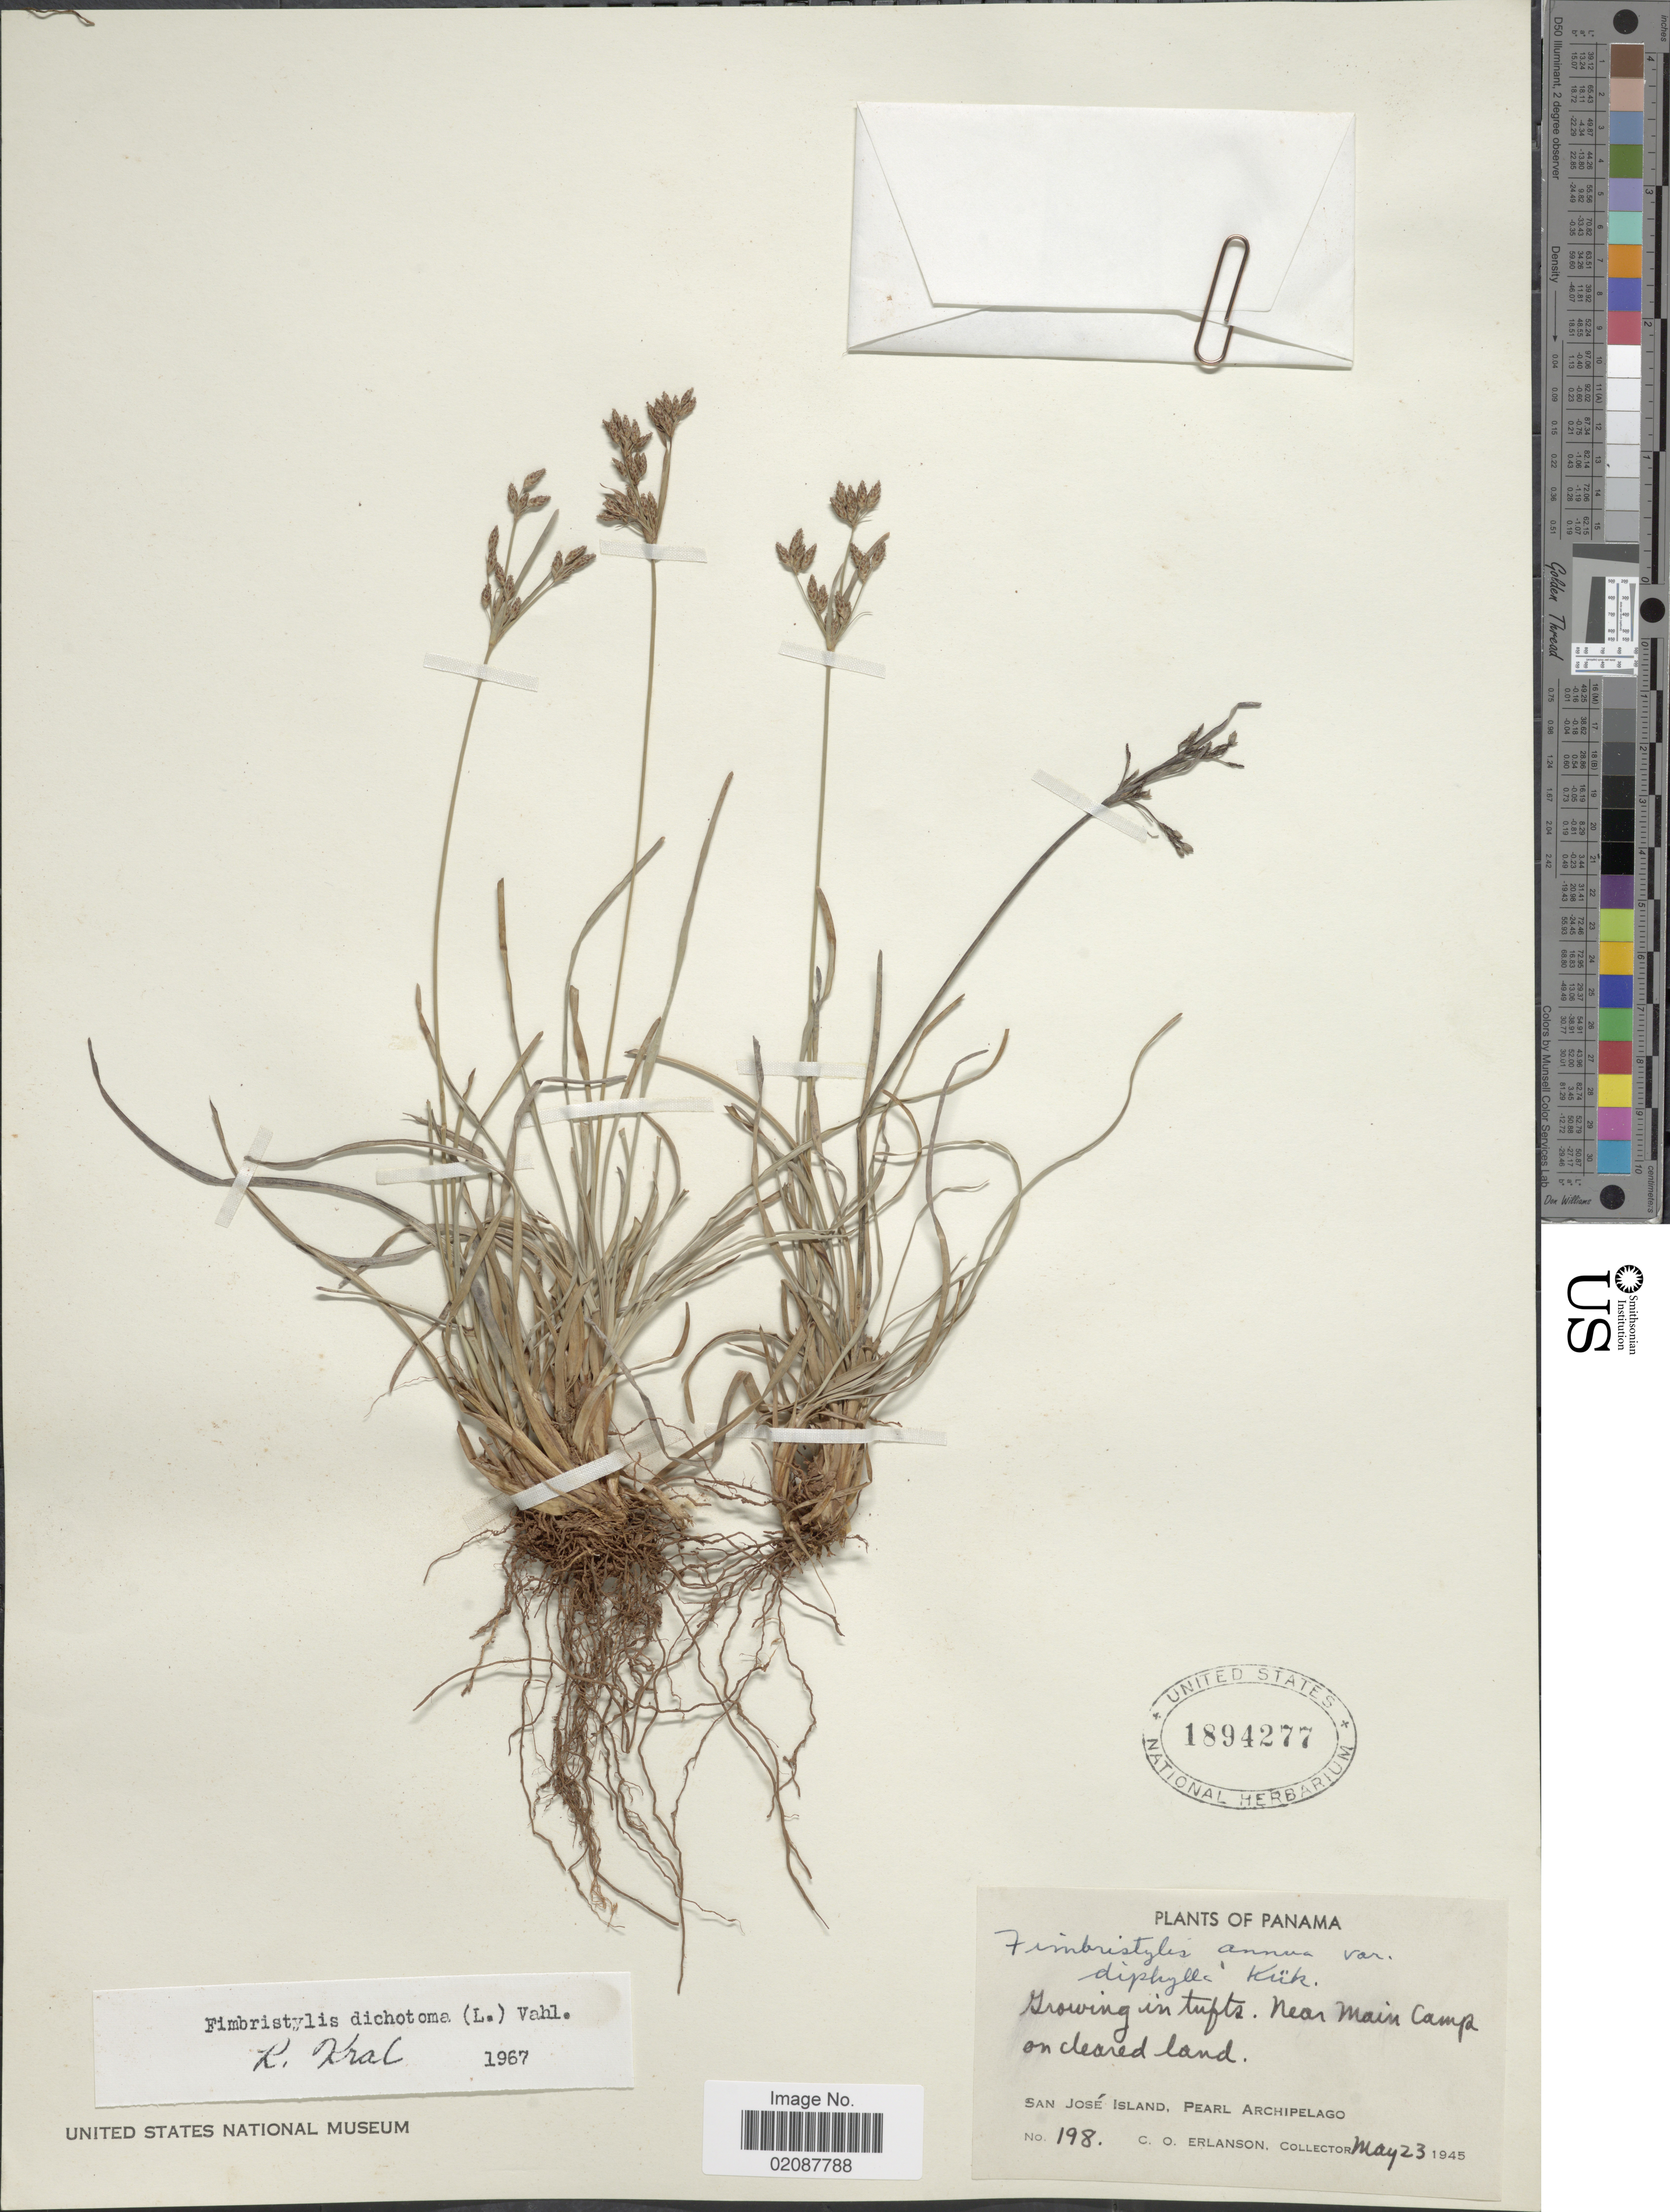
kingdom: Plantae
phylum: Tracheophyta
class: Liliopsida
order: Poales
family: Cyperaceae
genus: Fimbristylis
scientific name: Fimbristylis dichotoma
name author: (L.) Vahl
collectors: C. O. Erlanson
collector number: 198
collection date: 1945-05-23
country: Panama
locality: Near Main Camp on cleared land, San José Island, Pearl Archipelago.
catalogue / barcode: US 1894277